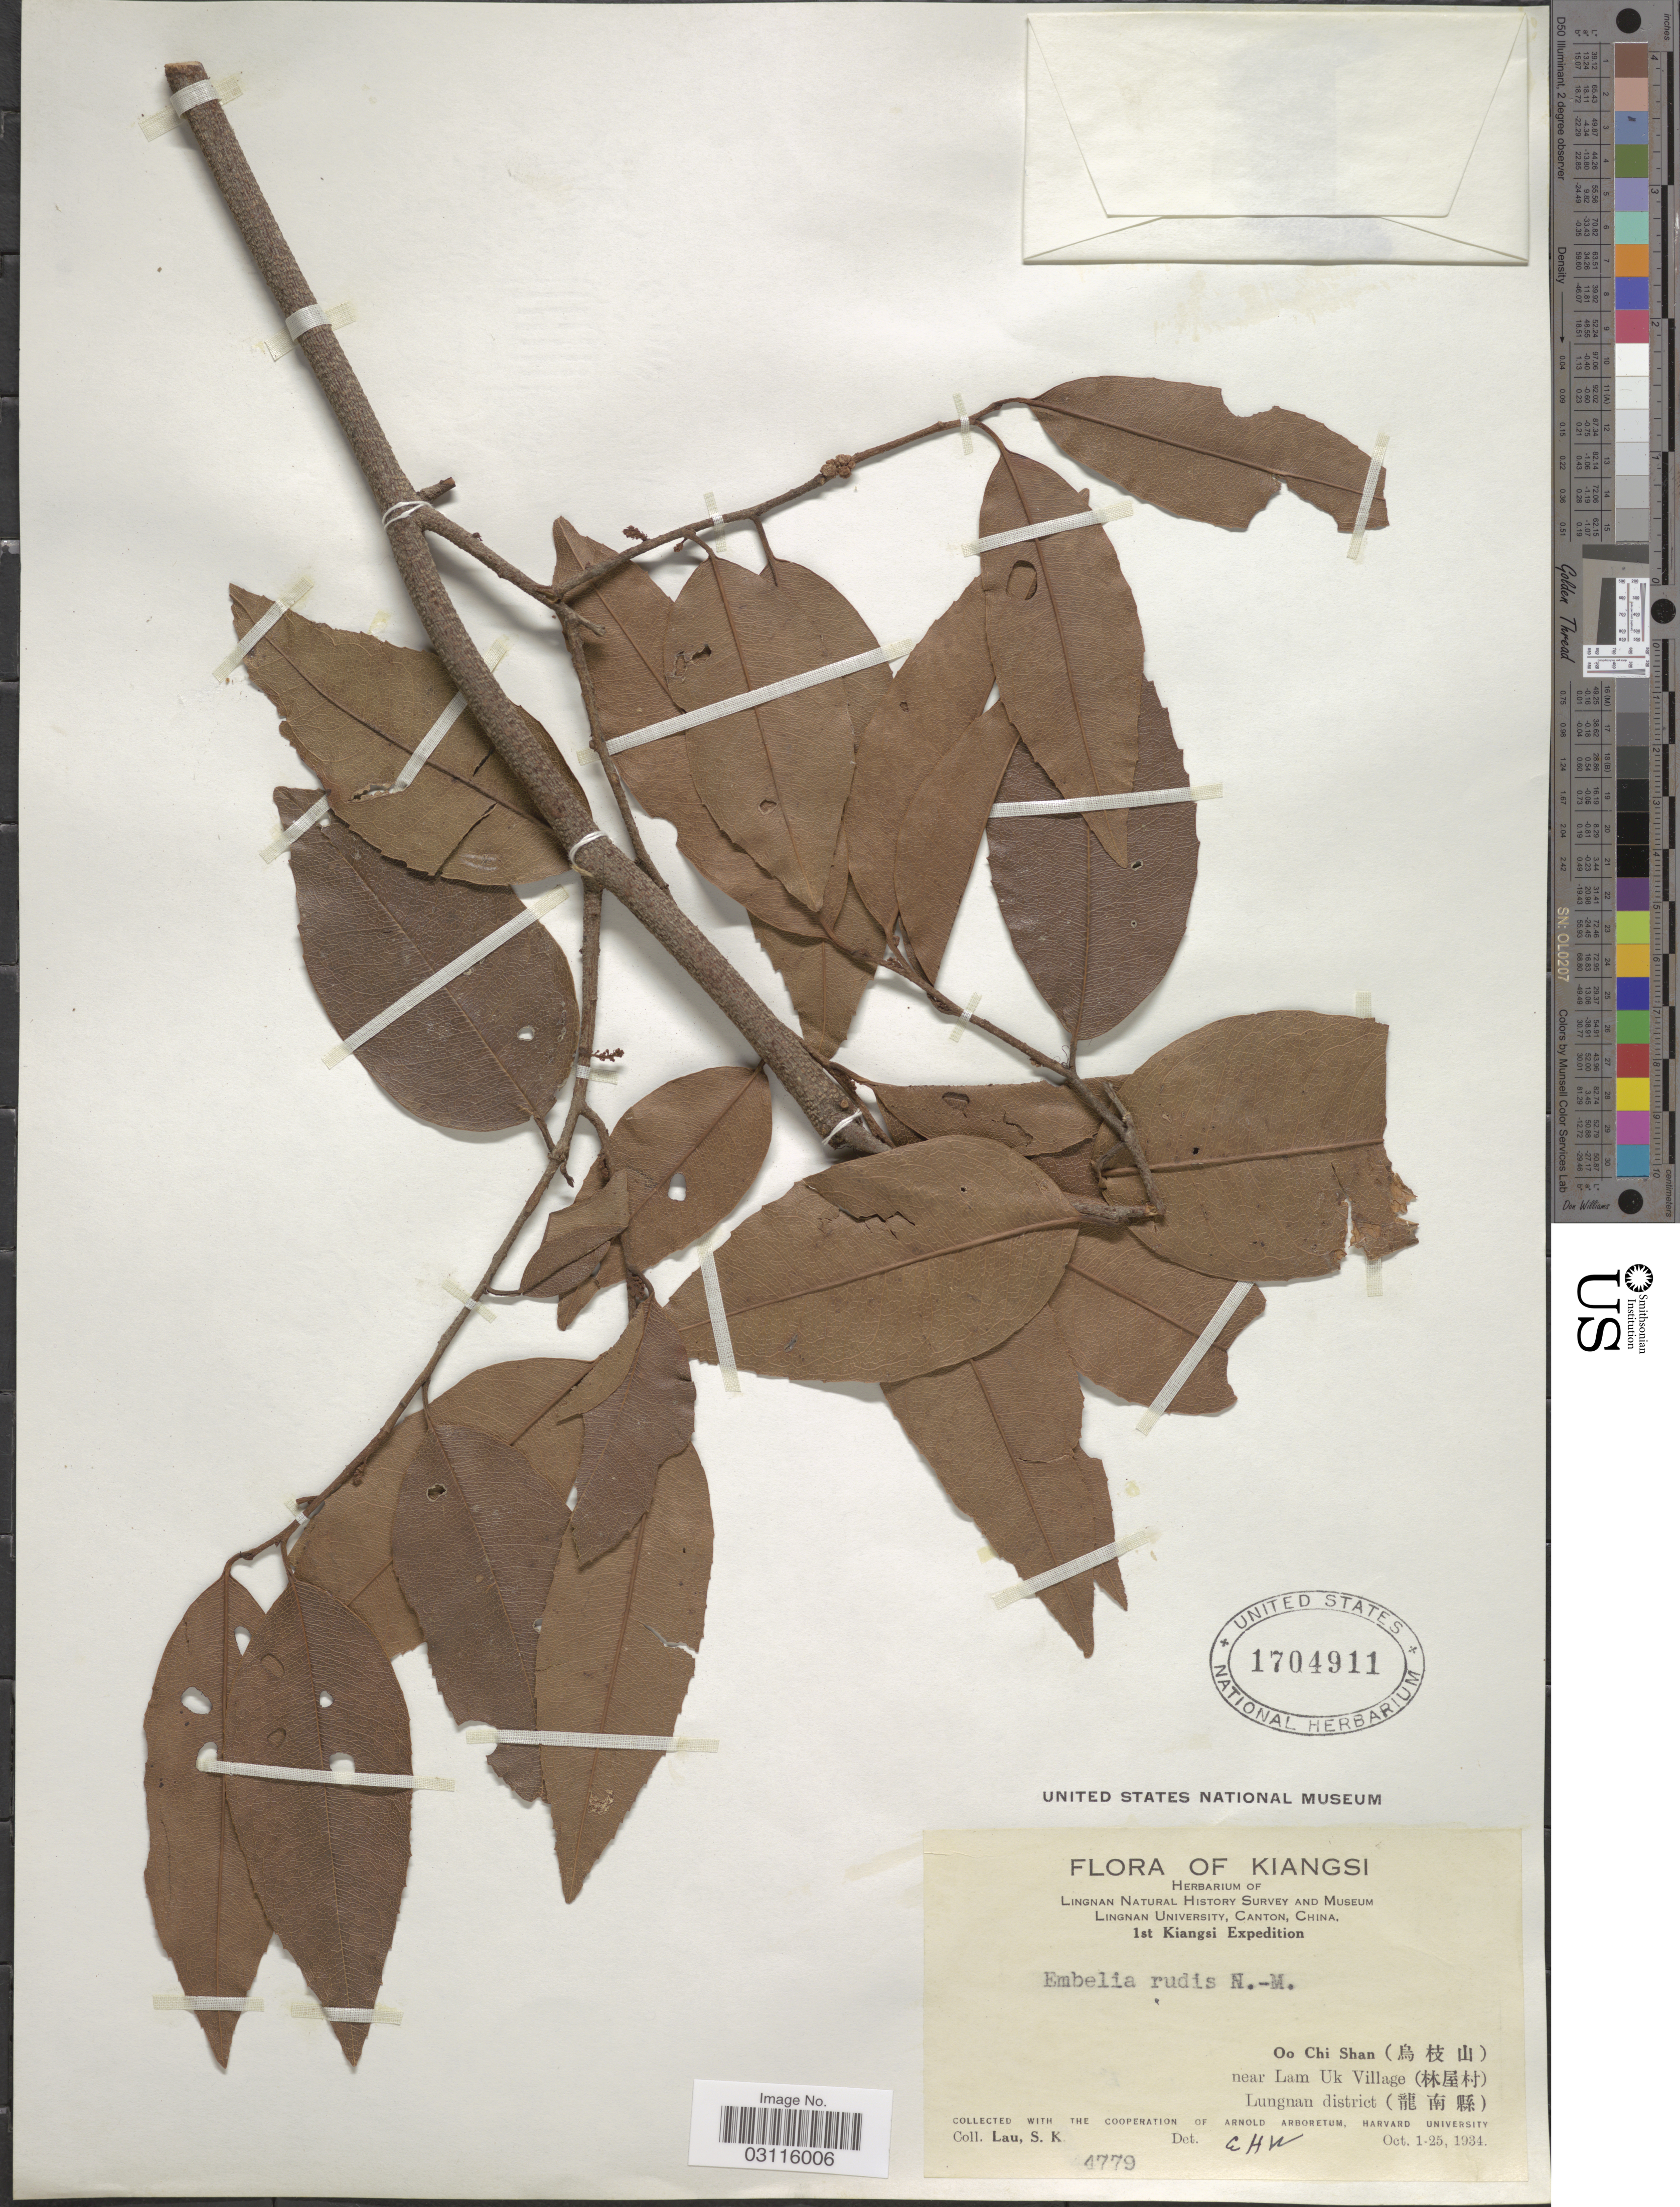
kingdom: Plantae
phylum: Tracheophyta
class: Magnoliopsida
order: Ericales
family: Primulaceae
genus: Embelia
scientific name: Embelia rudis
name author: Hand.-Mazz.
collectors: S. K. Lau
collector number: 4779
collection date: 1934-10-01/1934-10-25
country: China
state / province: Jiangxi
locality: Kiangsi, Oo Chi Shan (X), near Lam Uk Village (X), Lungnan district (X).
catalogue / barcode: US 1704911